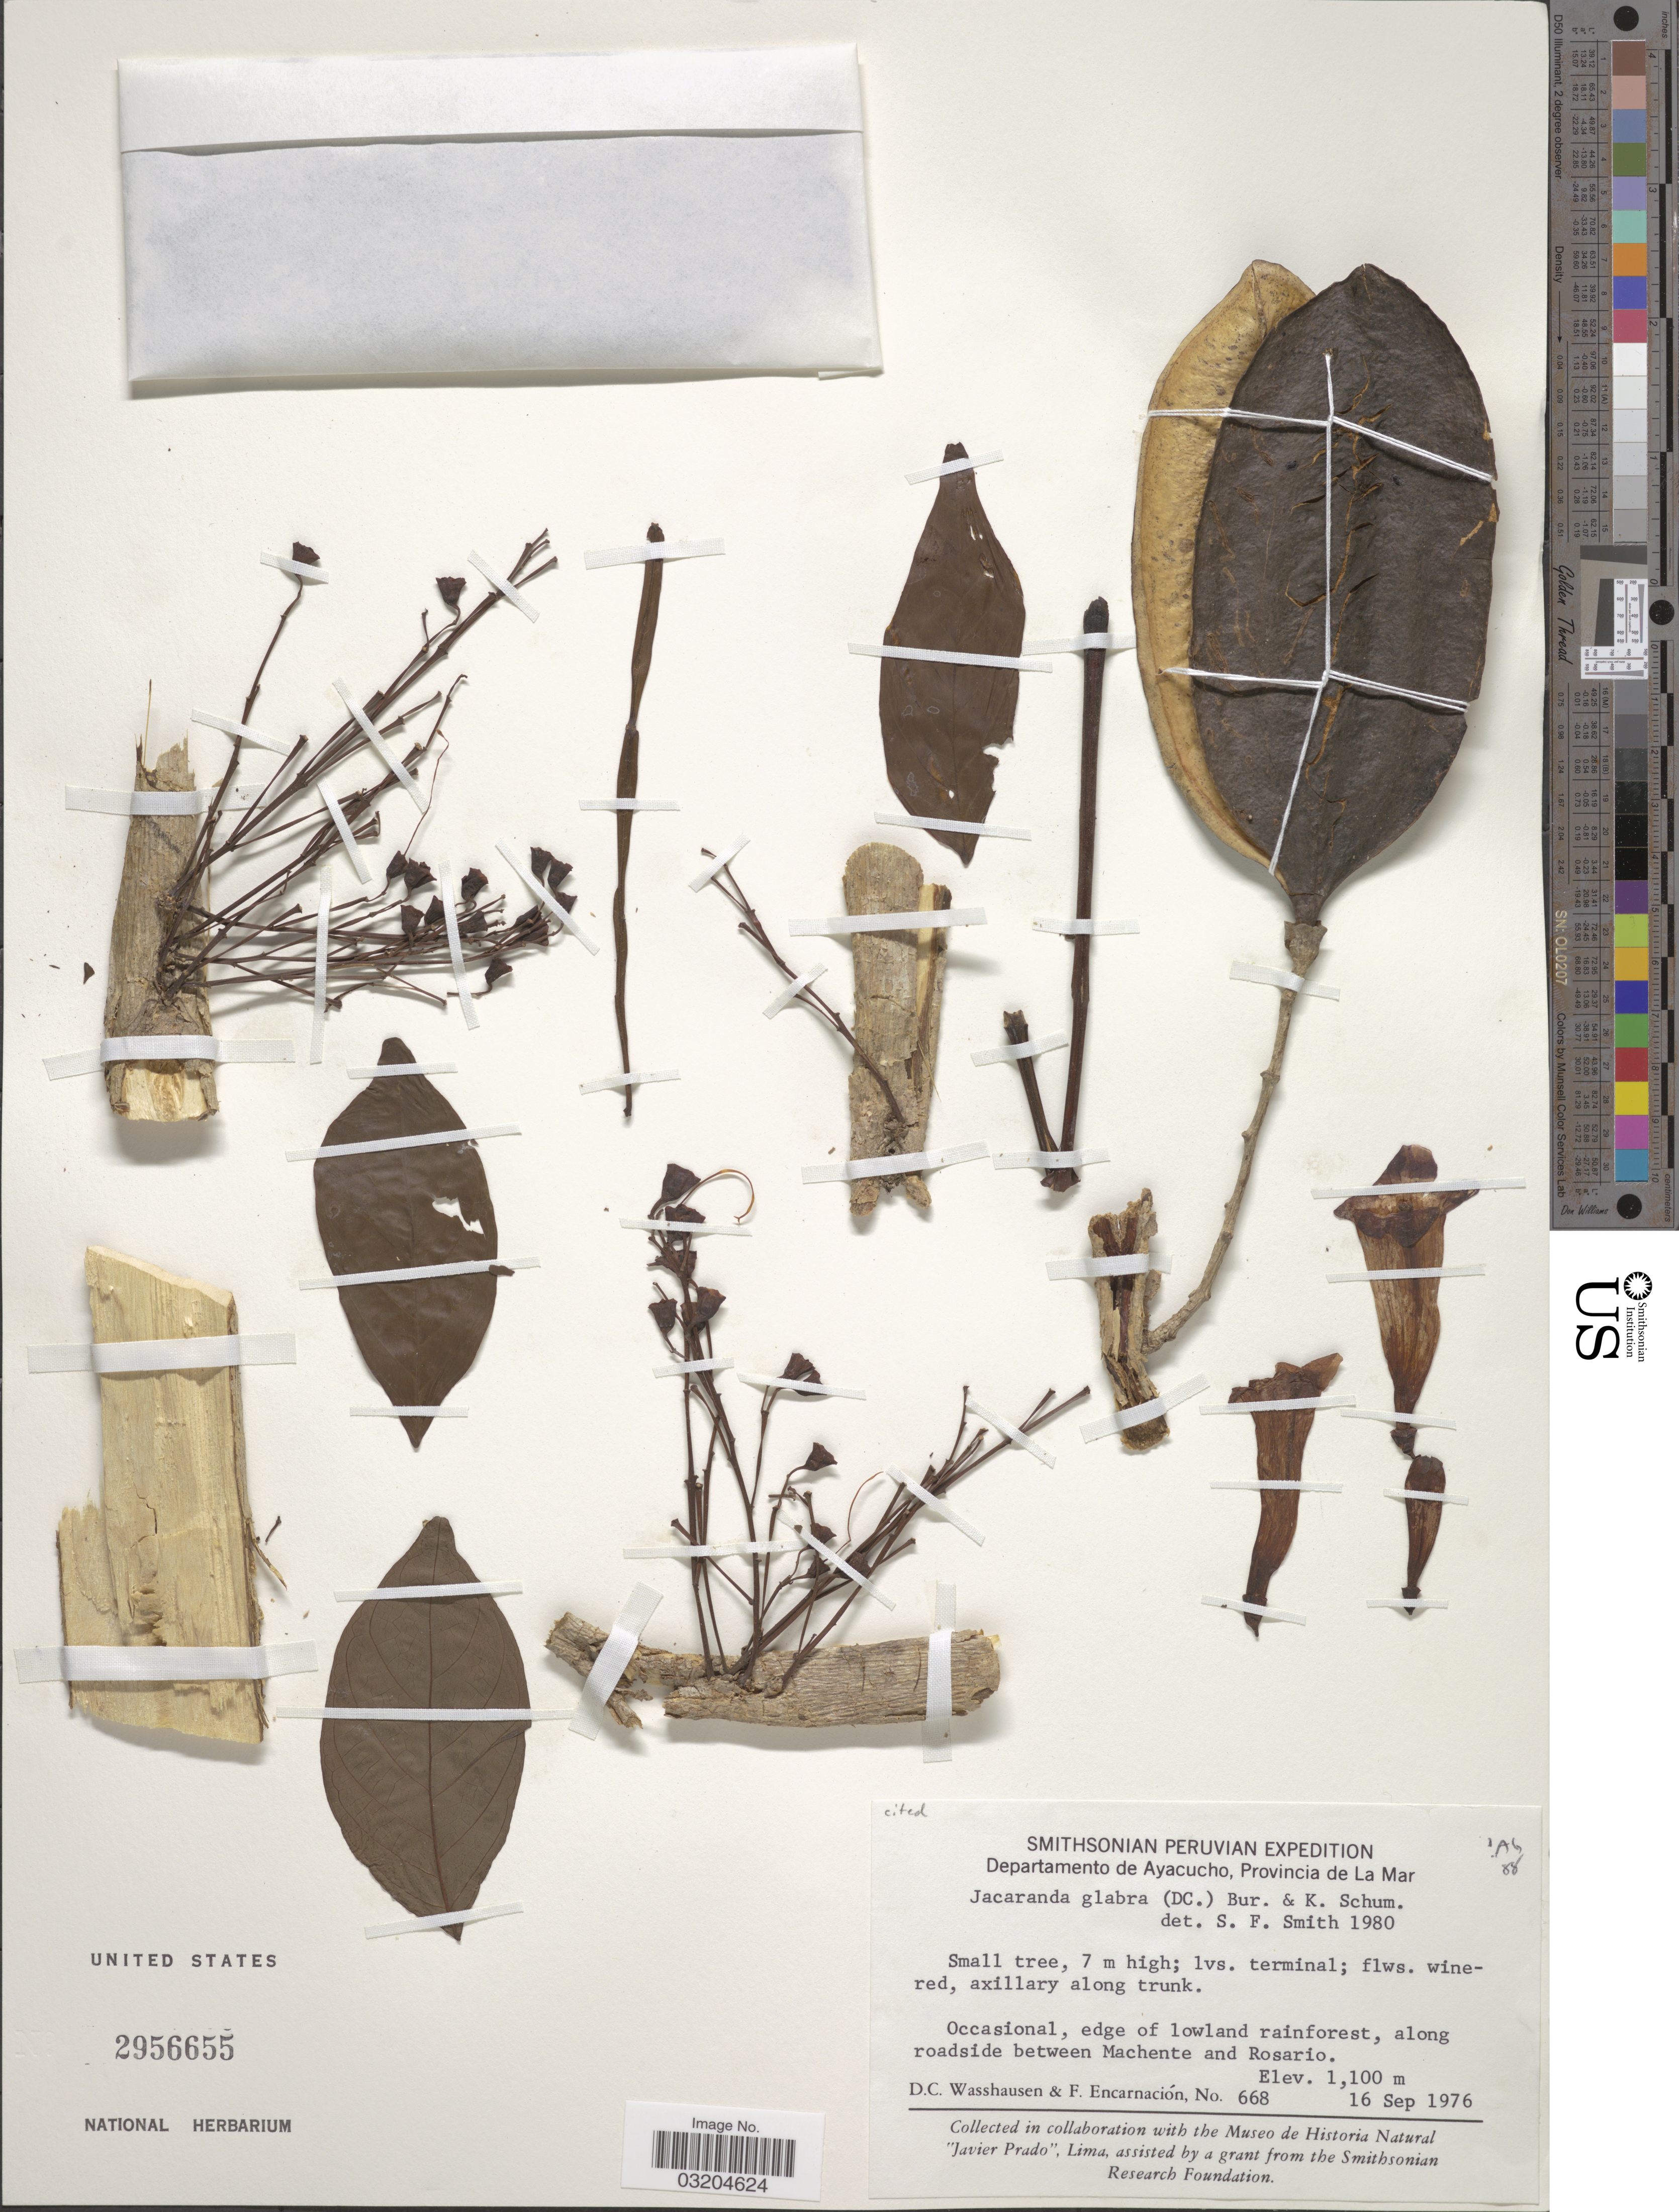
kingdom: Plantae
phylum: Tracheophyta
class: Magnoliopsida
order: Lamiales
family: Bignoniaceae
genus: Jacaranda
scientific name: Jacaranda glabra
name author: (DC.) Bureau & K. Schum.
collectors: D. C. Wasshausen & F. Encarnación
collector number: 668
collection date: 1976-09-16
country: Peru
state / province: Ayacucho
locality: Departamento de Ayacucho, Provincia de La Mar. Along roadside between Machente and Rosario.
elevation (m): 1100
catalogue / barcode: US 2956655